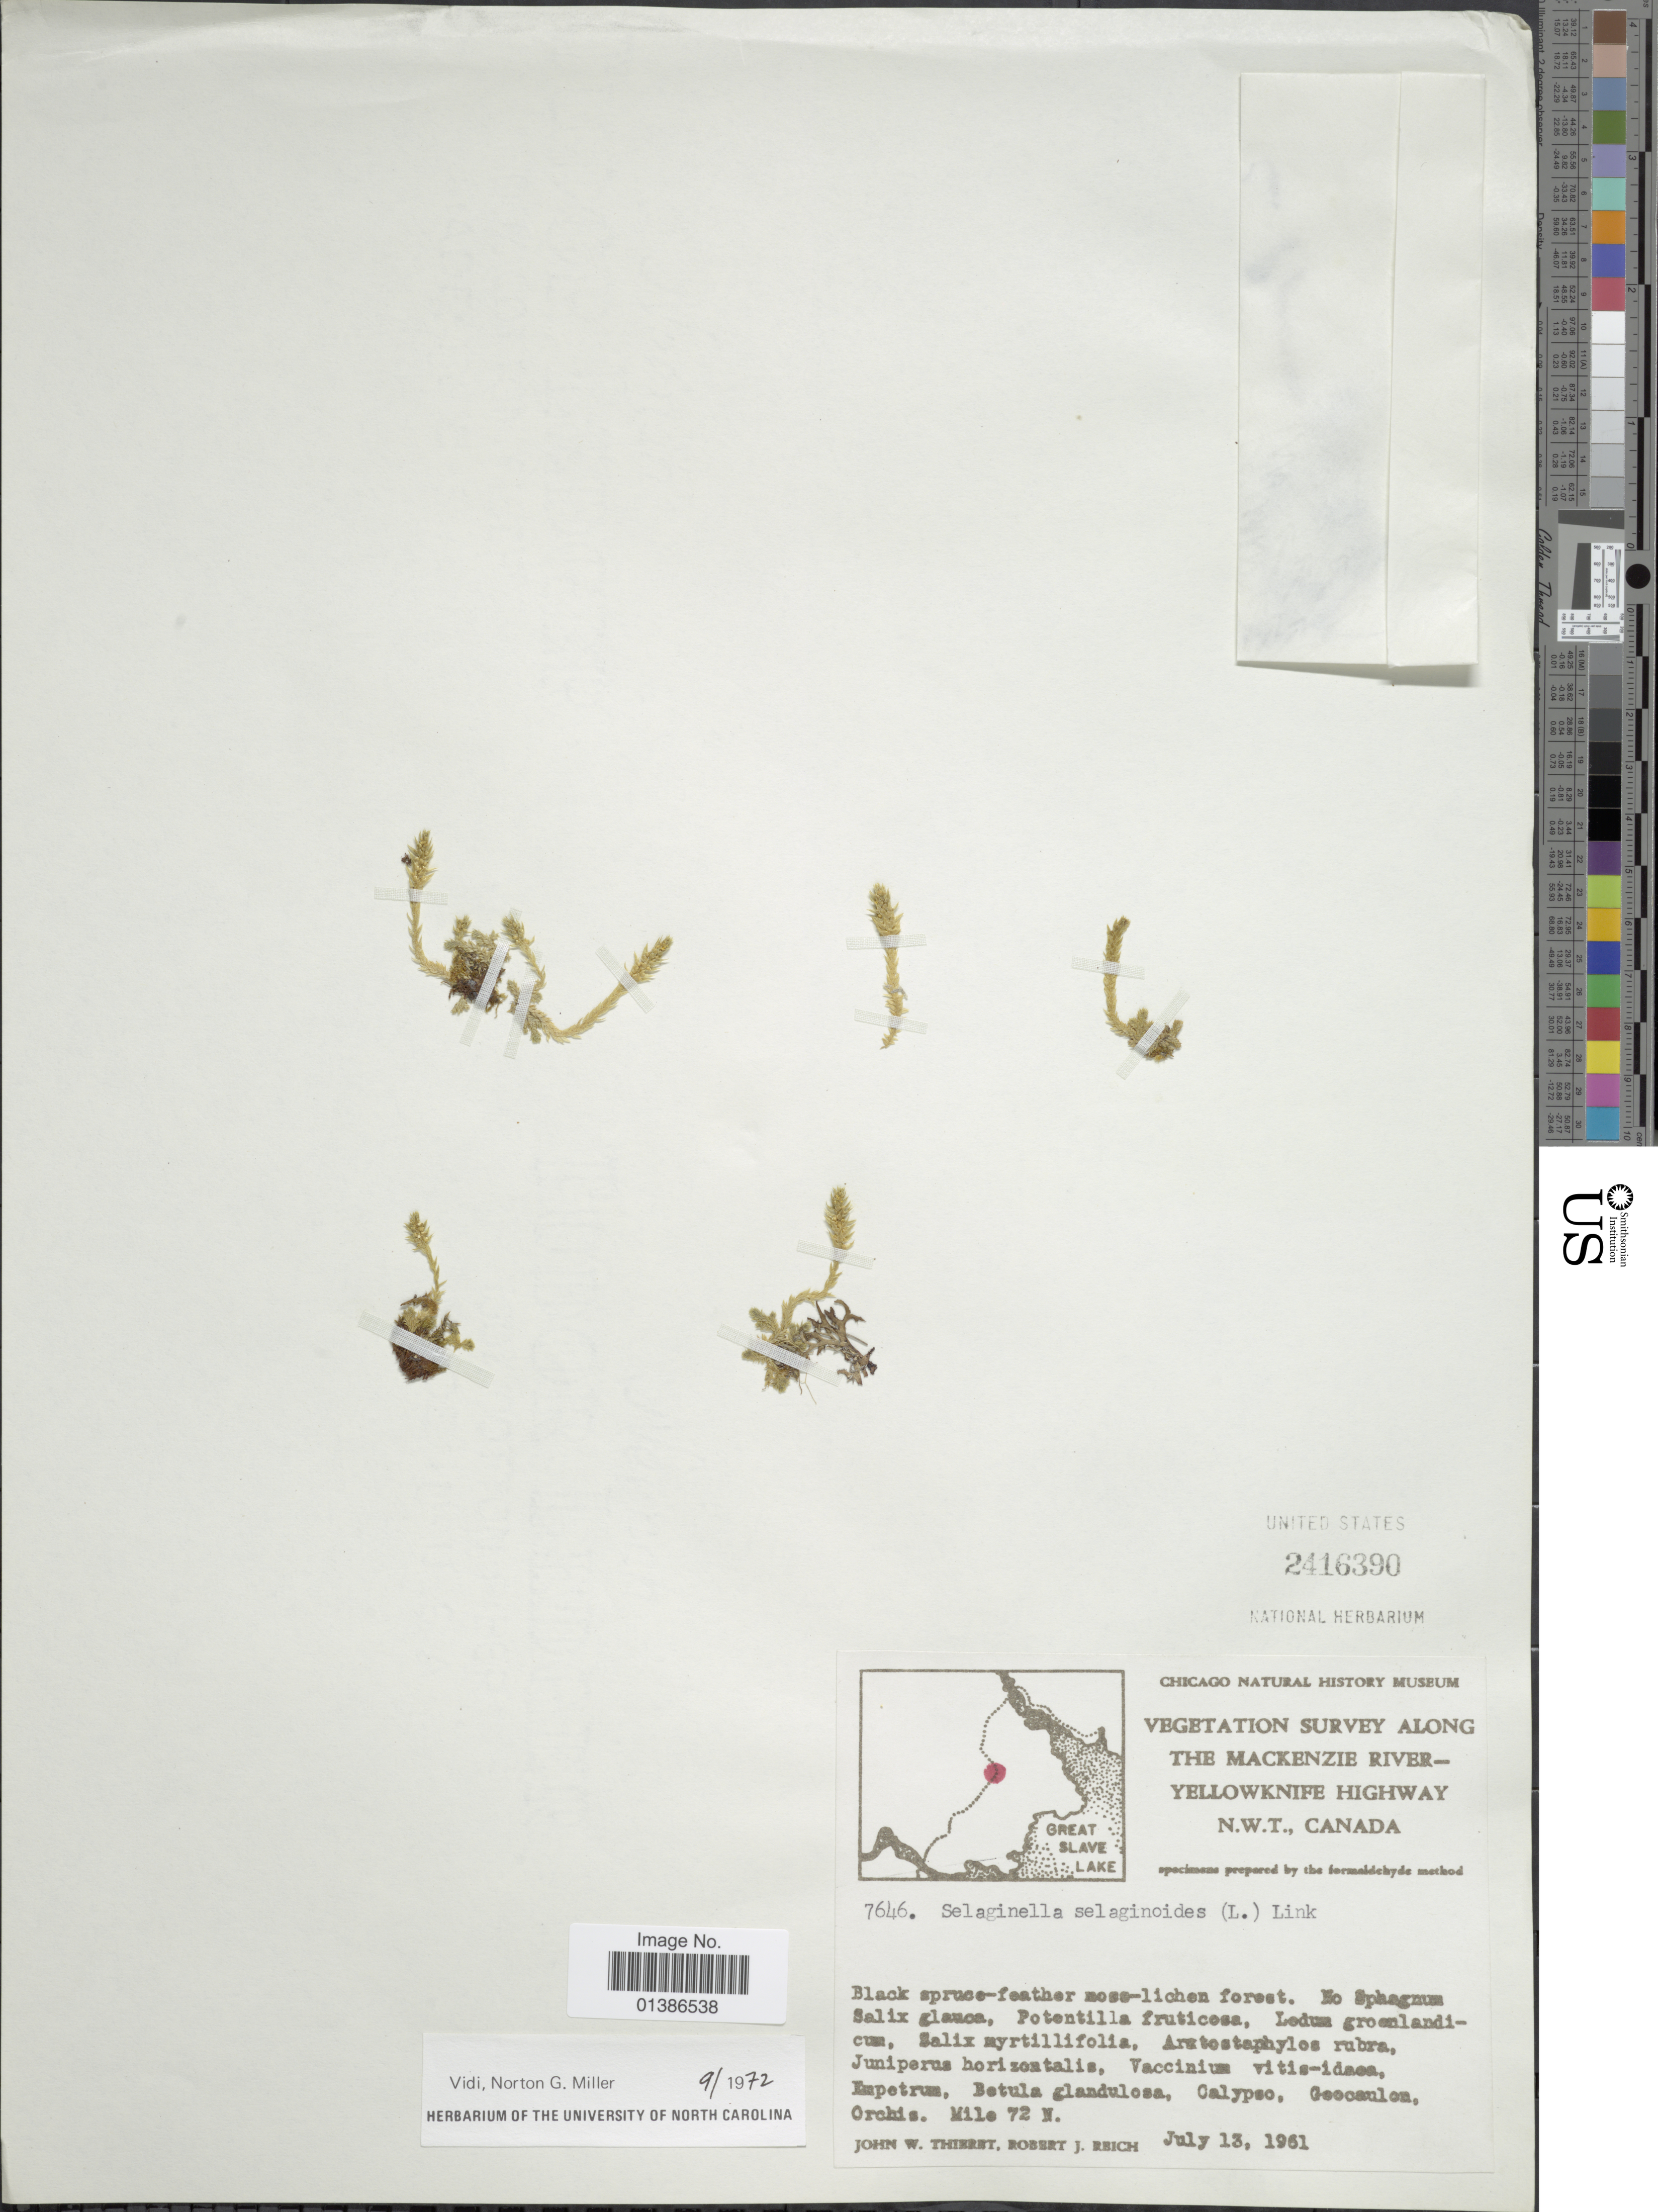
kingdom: Plantae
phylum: Tracheophyta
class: Lycopodiopsida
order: Selaginellales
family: Selaginellaceae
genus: Selaginella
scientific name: Selaginella selaginoides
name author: (L.) Link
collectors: J. W. Thieret & R. Reich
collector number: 7646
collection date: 1961-07-13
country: Canada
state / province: Northwest Territories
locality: The Mackenzie River-Yellowknife Highway. Mile 72 W.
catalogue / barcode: US 2416390